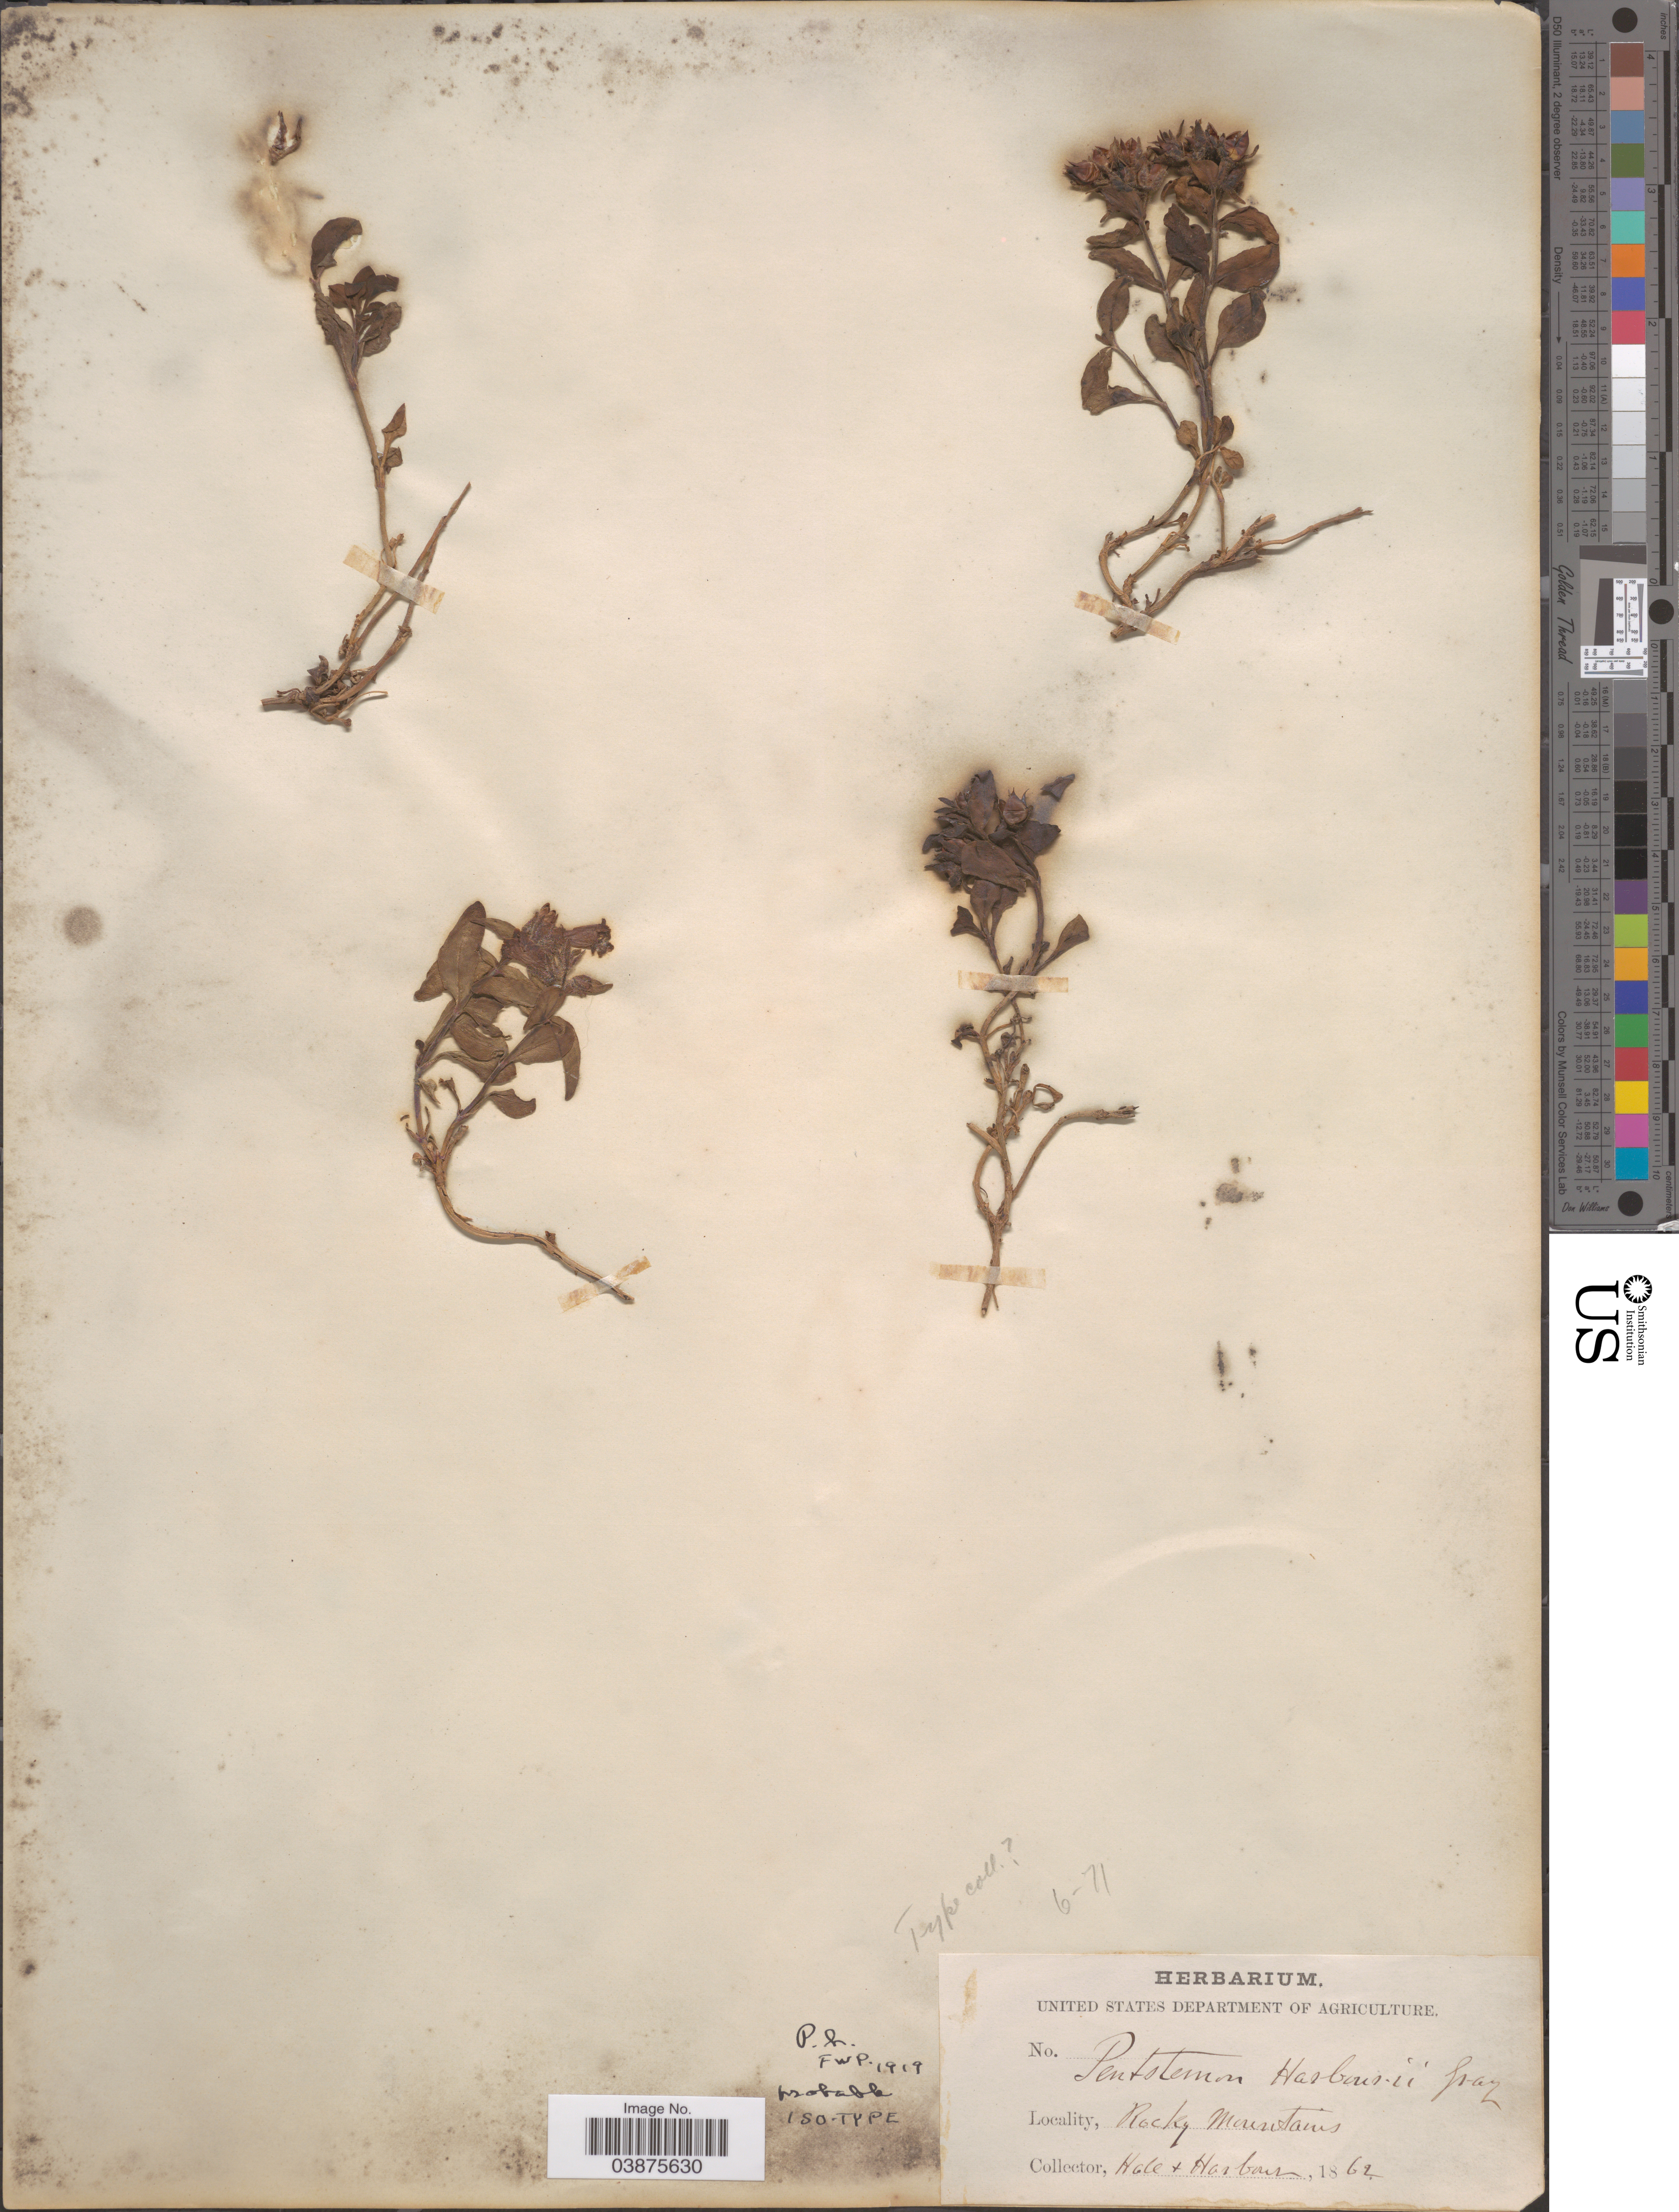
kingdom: Plantae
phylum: Tracheophyta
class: Magnoliopsida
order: Lamiales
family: Plantaginaceae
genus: Penstemon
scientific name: Penstemon harbourii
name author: A. Gray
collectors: -- Hall & Harbour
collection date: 1862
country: United States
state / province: Colorado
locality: Rocky Mountains.